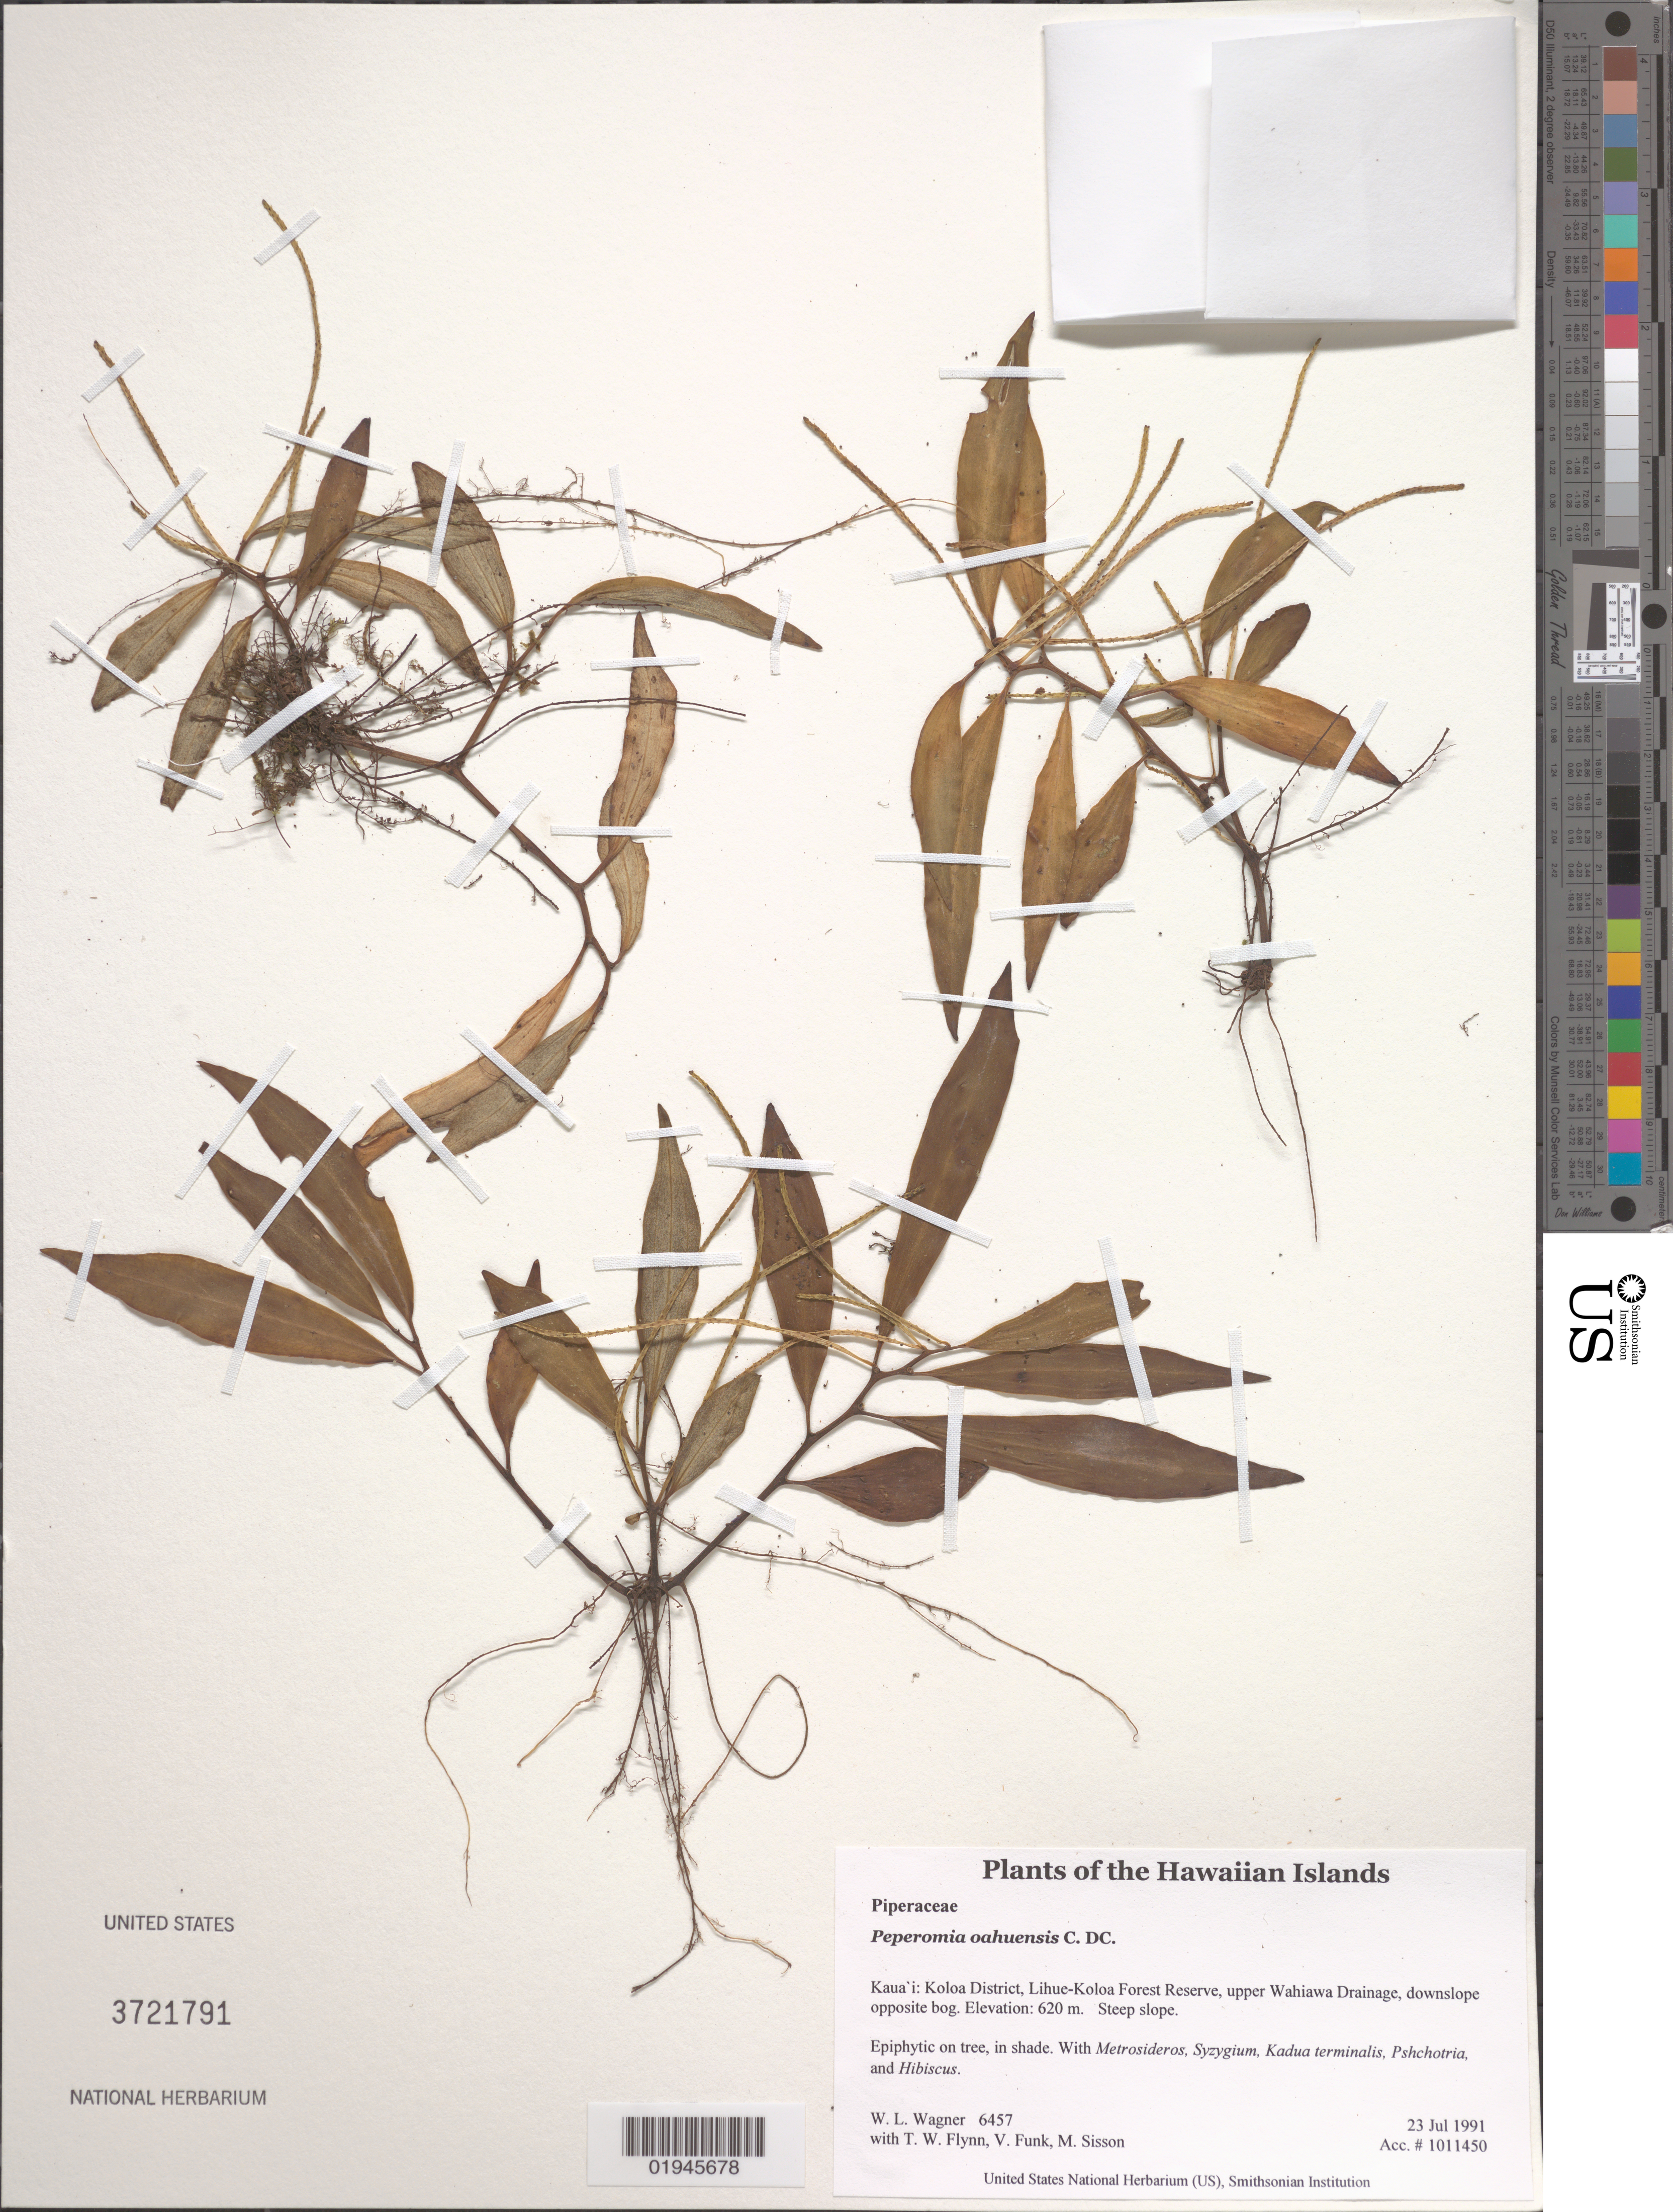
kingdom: Plantae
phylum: Tracheophyta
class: Magnoliopsida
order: Piperales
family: Piperaceae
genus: Peperomia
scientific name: Peperomia oahuensis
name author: C. DC.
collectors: W. L. Wagner, T. W. Flynn, V. Funk & M. Sisson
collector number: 6457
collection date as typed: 23 Jul 1991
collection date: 1991-07-23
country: United States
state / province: Hawaii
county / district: Kauai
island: Kaua'i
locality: Koloa District, Lihue-Koloa Forest Reserve, upper Wahiawa Drainage, downslope opposite bog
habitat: Steep slope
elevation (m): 620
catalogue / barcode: US 3721791